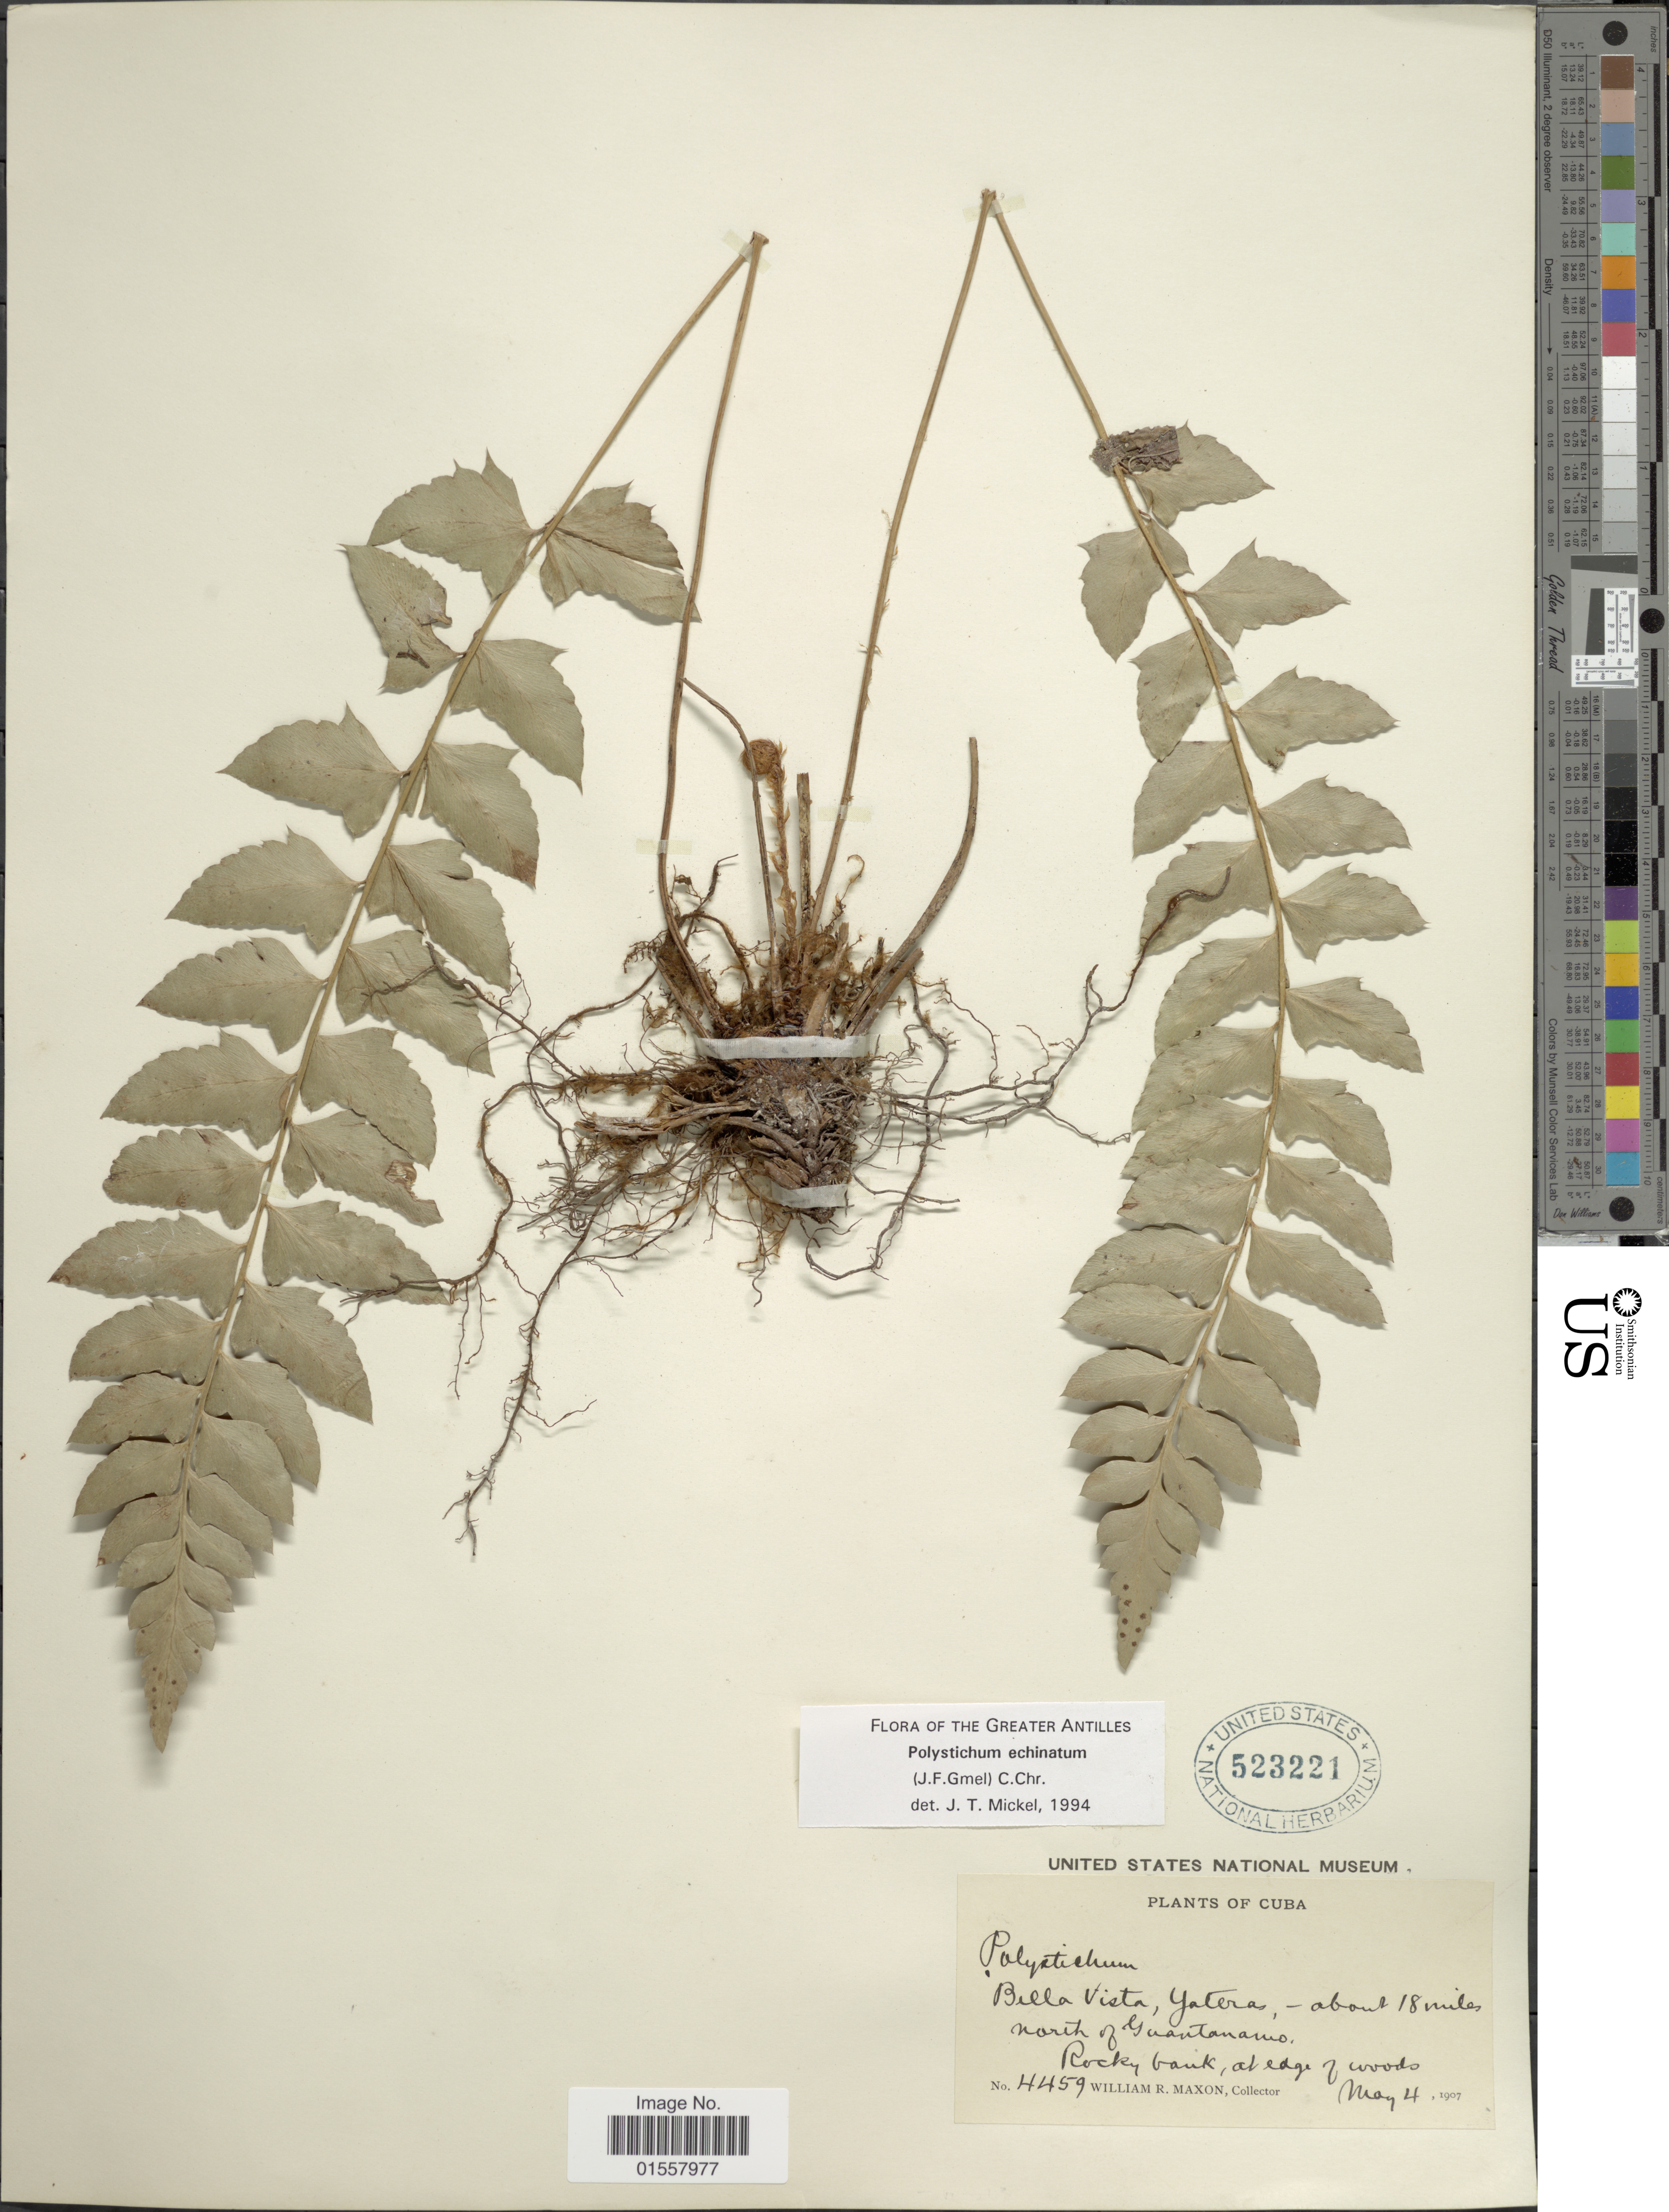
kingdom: Plantae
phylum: Tracheophyta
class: Polypodiopsida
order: Polypodiales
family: Dryopteridaceae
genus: Polystichum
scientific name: Polystichum echinatum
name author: (J.F. Gmel.) C. Chr.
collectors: W. R. Maxon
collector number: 4459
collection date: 1907-05-04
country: Cuba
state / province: Guantánamo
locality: Bella Vista, Yateras, about 18 miles north of Guantanamo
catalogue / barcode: US 523221